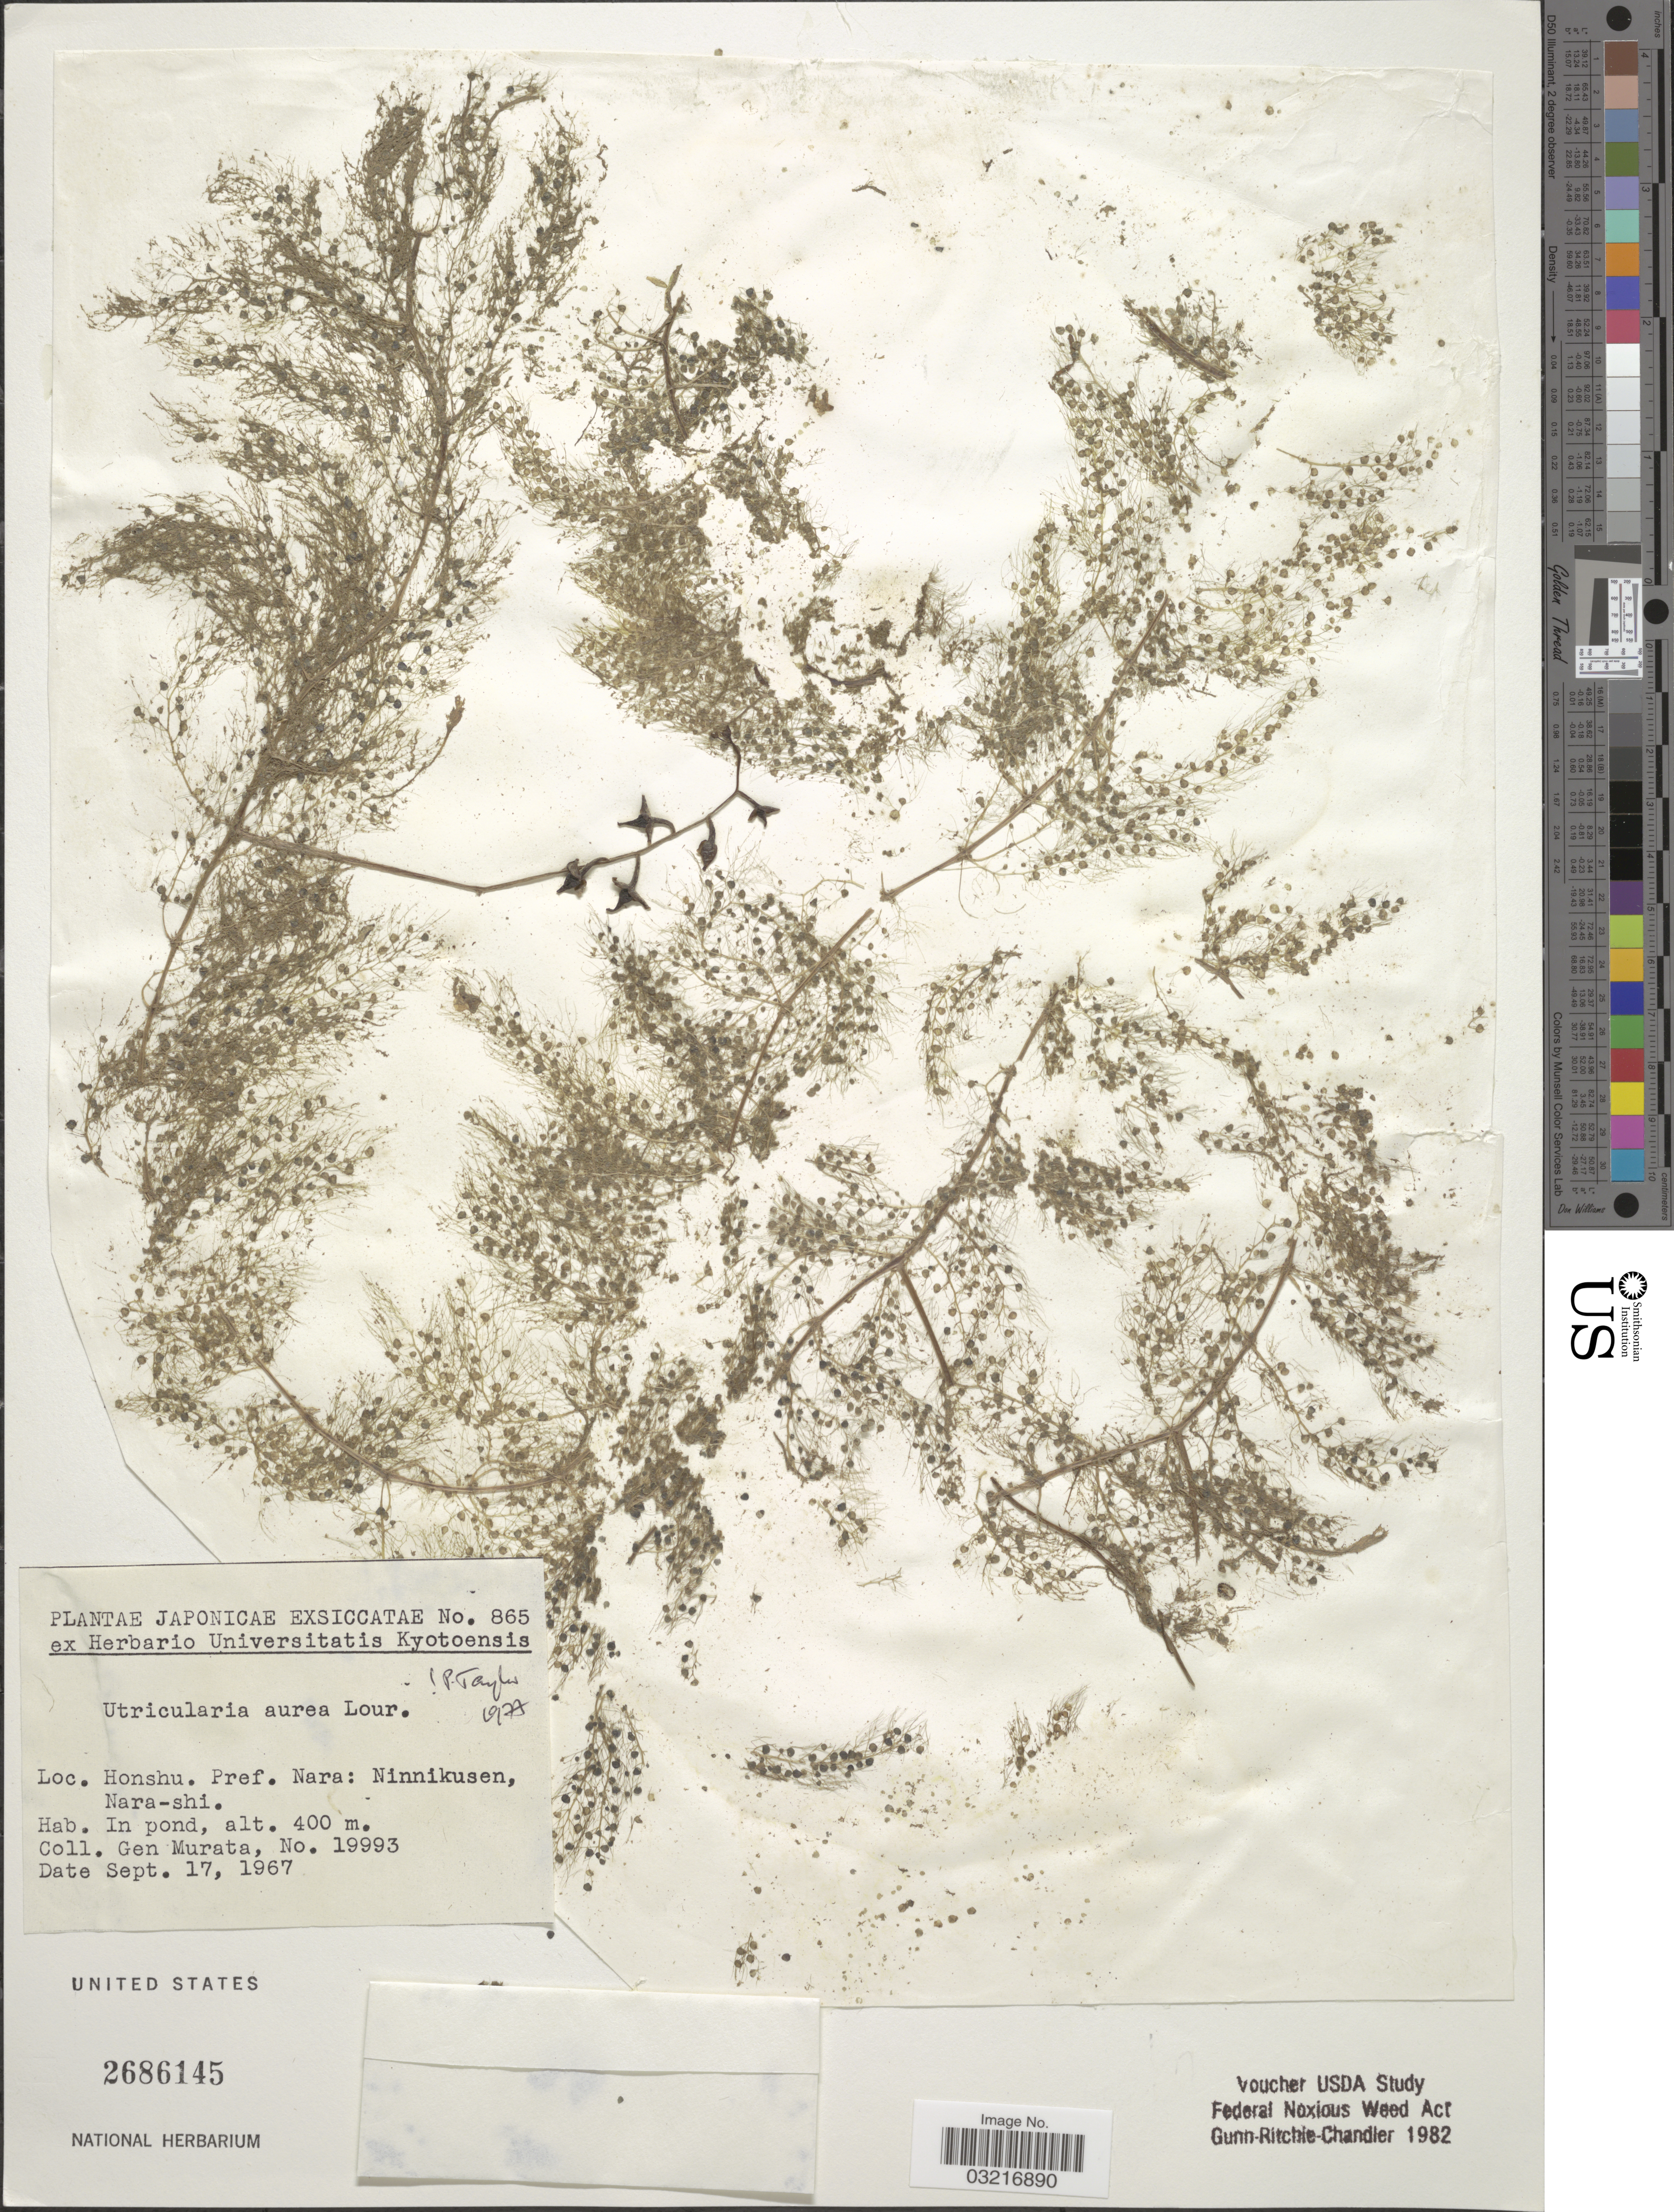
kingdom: Plantae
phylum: Tracheophyta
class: Magnoliopsida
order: Lamiales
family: Lentibulariaceae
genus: Utricularia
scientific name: Utricularia aurea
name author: Lour.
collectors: G. Murata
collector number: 19993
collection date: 1967-09-17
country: Japan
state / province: Nara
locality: Honshu. Pref. Nara: Ninnikusen, Nara-shi.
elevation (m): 400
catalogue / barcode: US 2686145